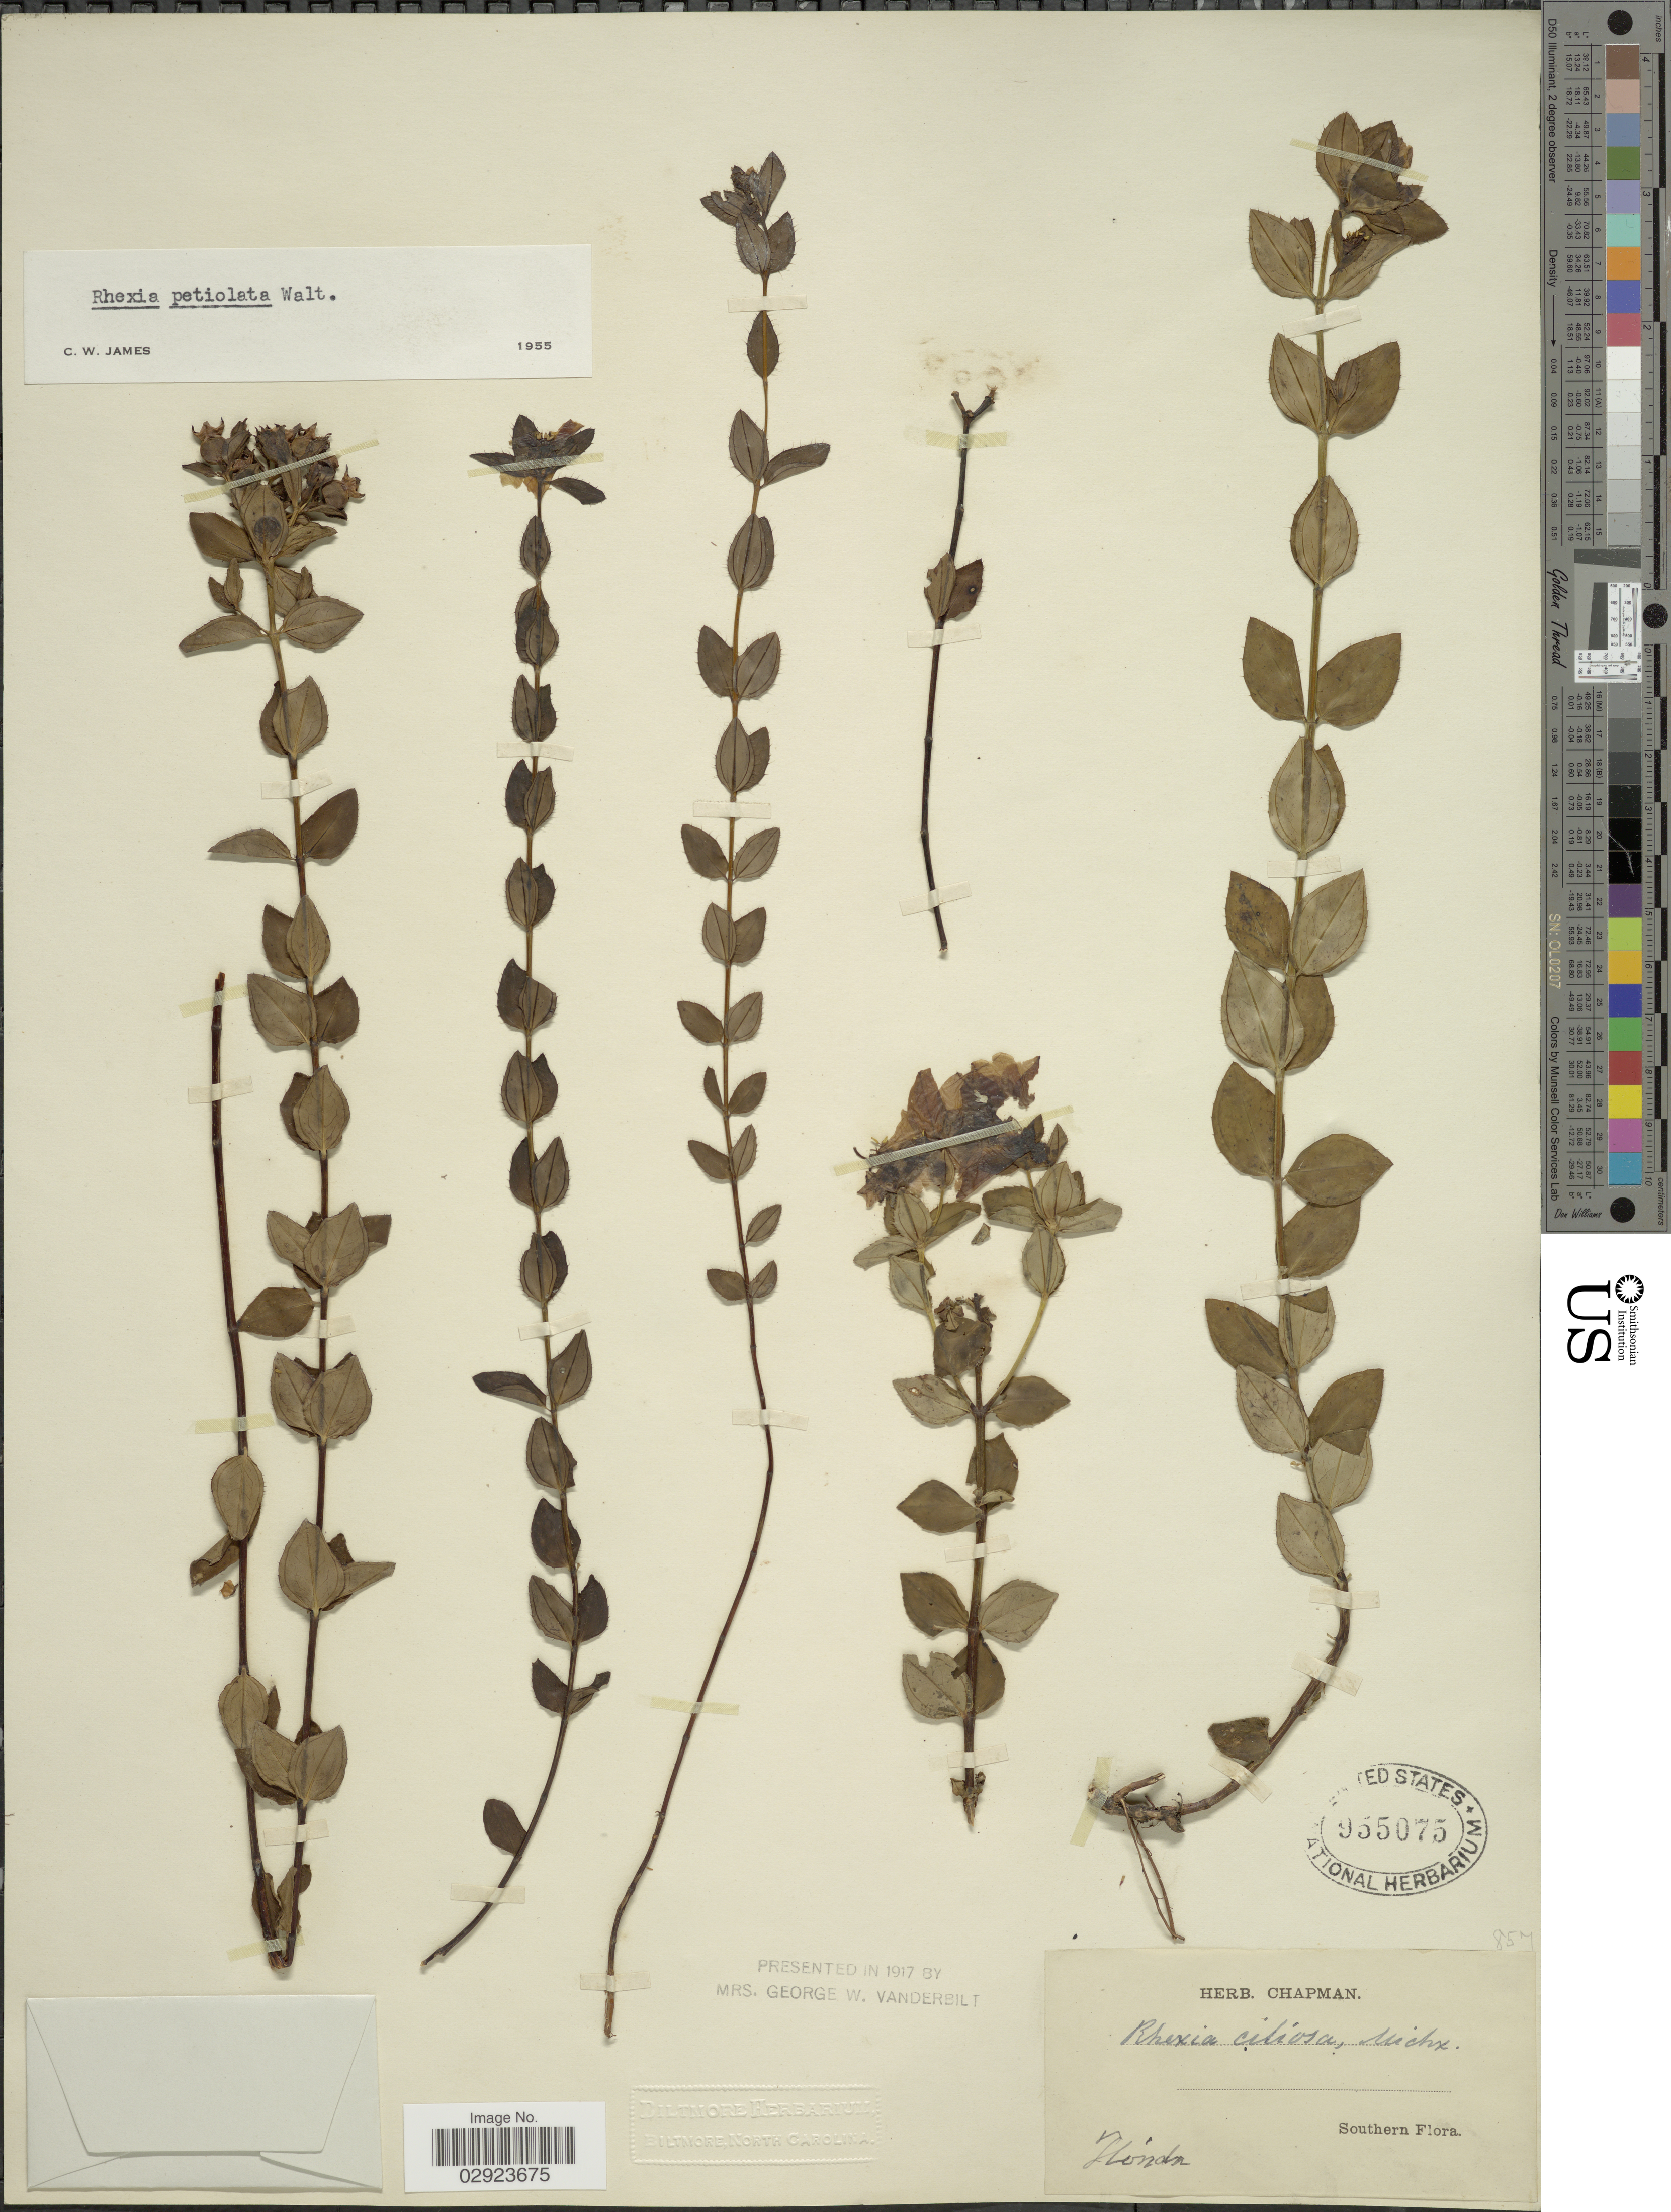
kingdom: Plantae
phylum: Tracheophyta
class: Magnoliopsida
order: Myrtales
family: Melastomataceae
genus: Rhexia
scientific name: Rhexia petiolata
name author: Walter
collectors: ex herb. Chapman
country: United States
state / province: Florida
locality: Southern.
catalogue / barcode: US 955075